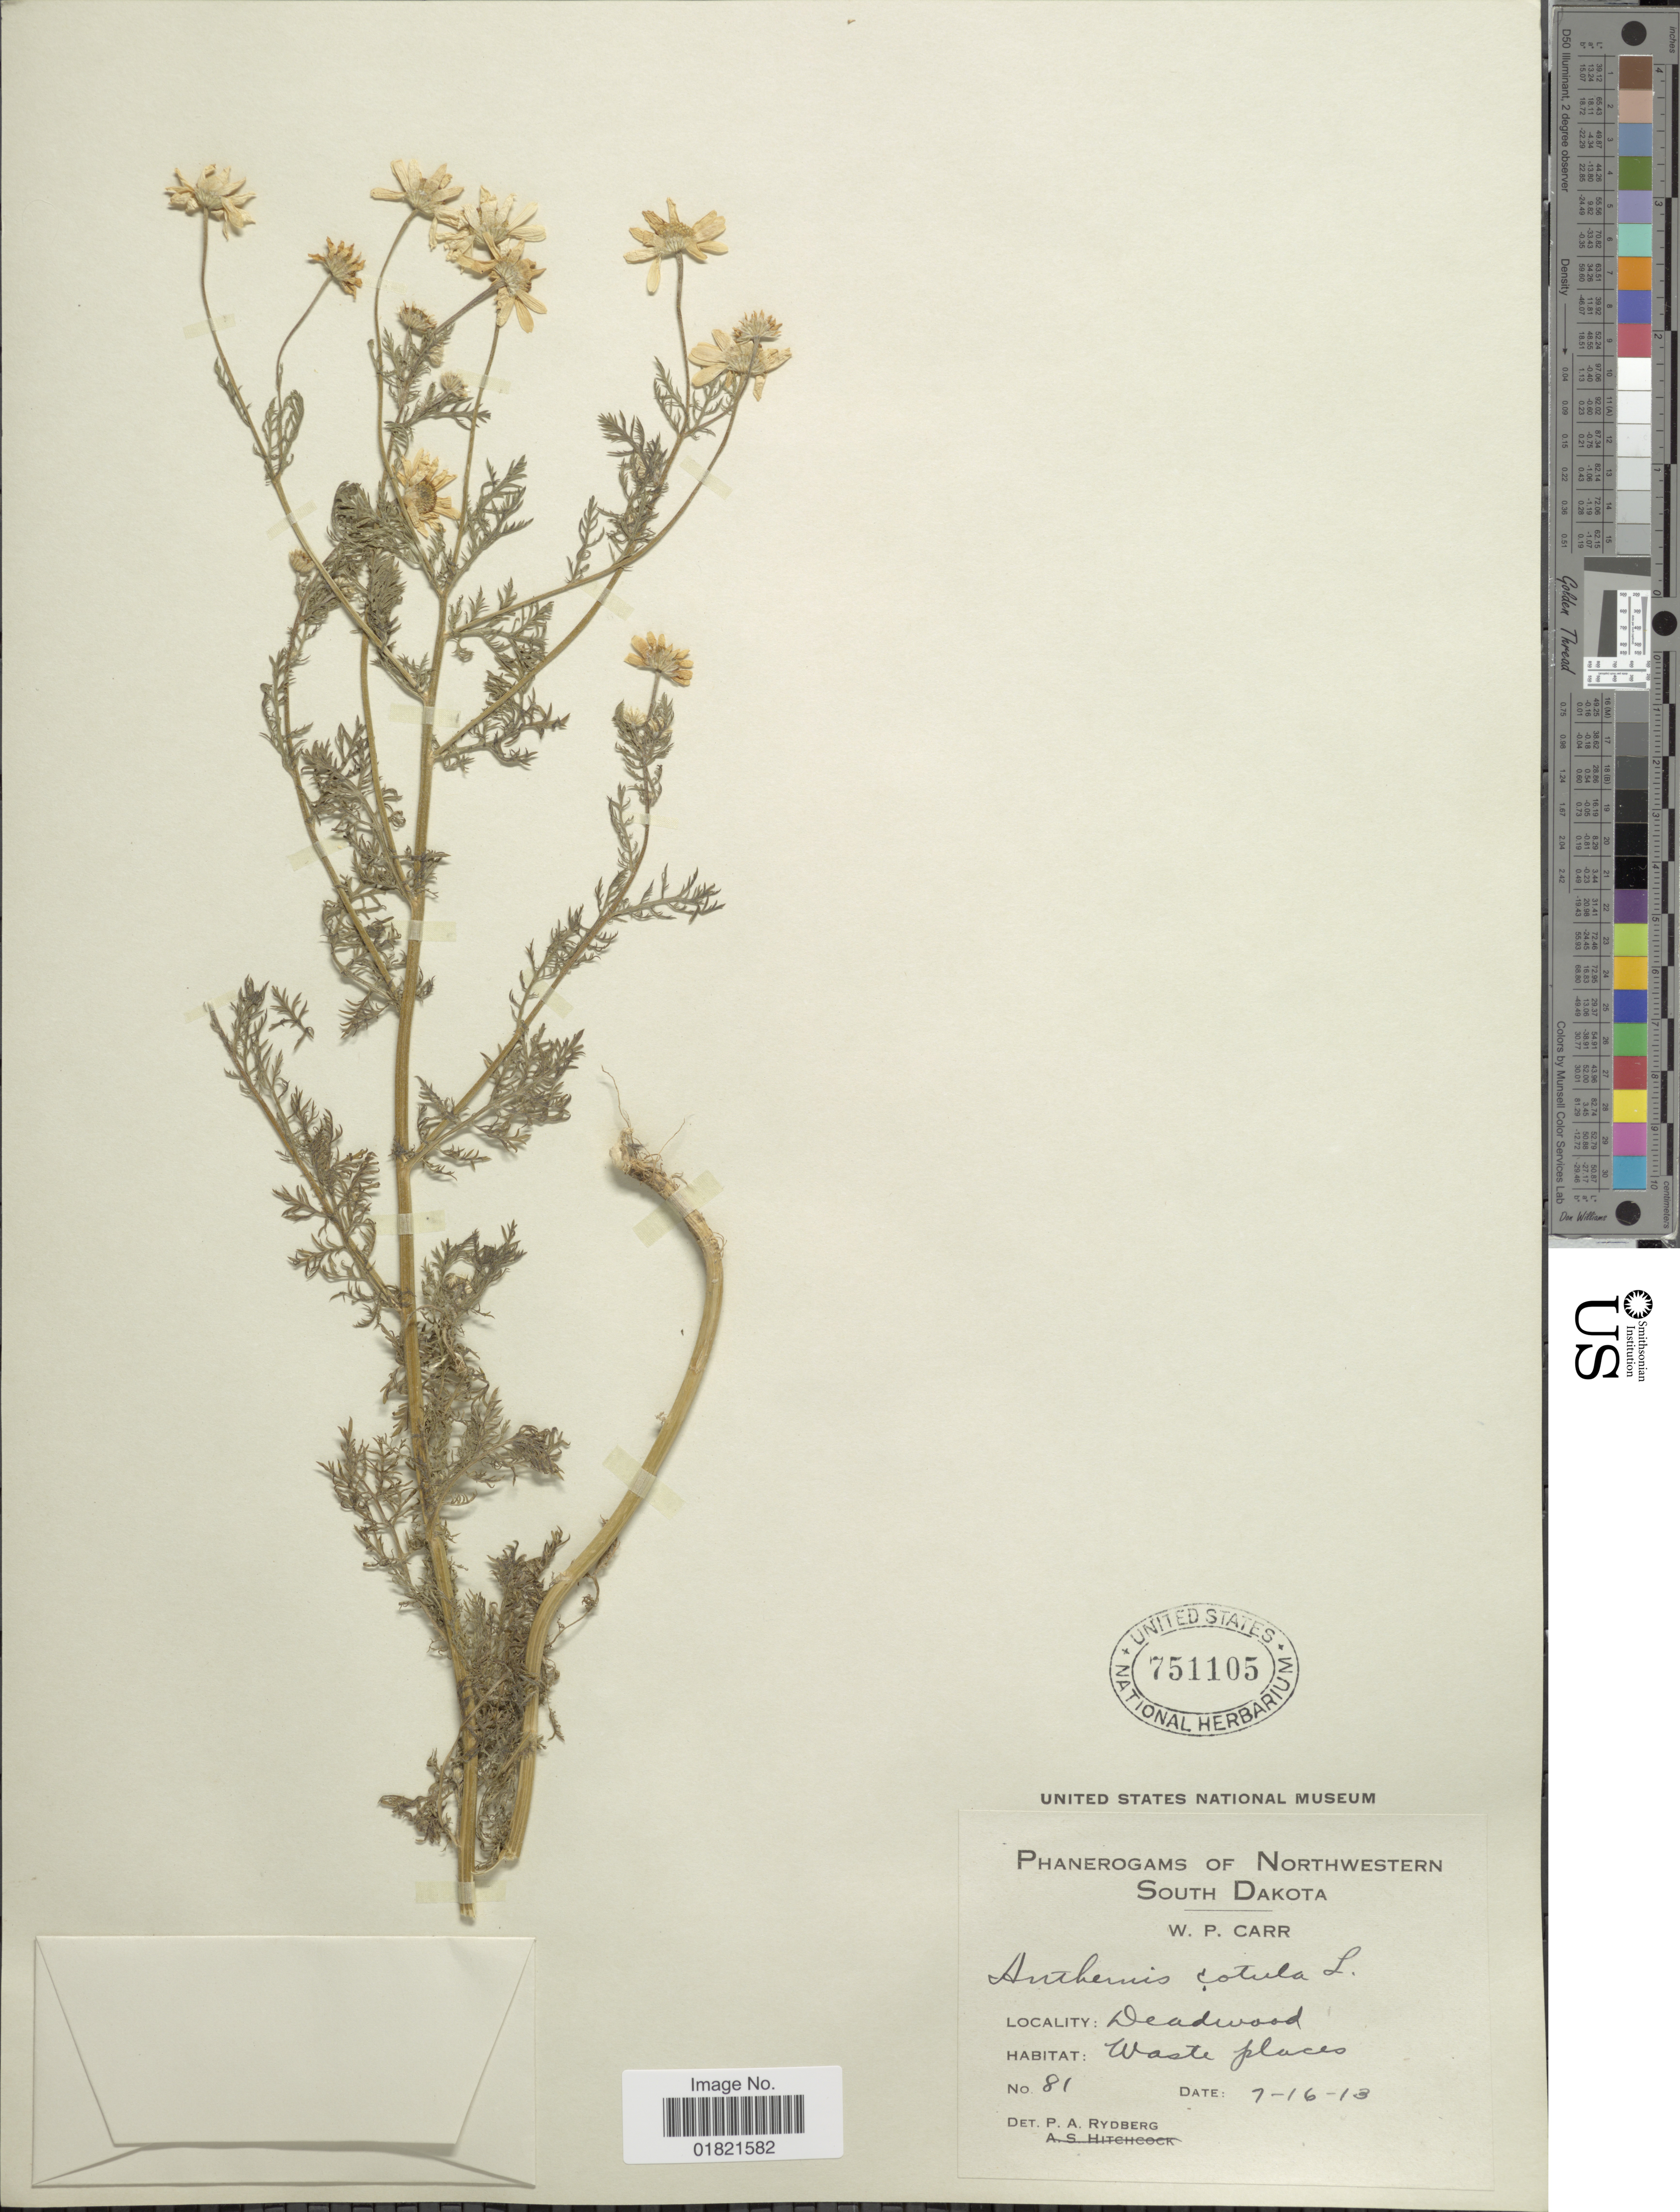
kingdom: Plantae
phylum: Tracheophyta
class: Magnoliopsida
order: Asterales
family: Asteraceae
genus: Anthemis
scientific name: Anthemis cotula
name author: L.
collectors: W. Carr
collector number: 81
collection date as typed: Transcribed d/m/y: 16/7/13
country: United States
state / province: South Dakota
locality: Northwestern South Dakota, Dead wood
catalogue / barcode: US 751105